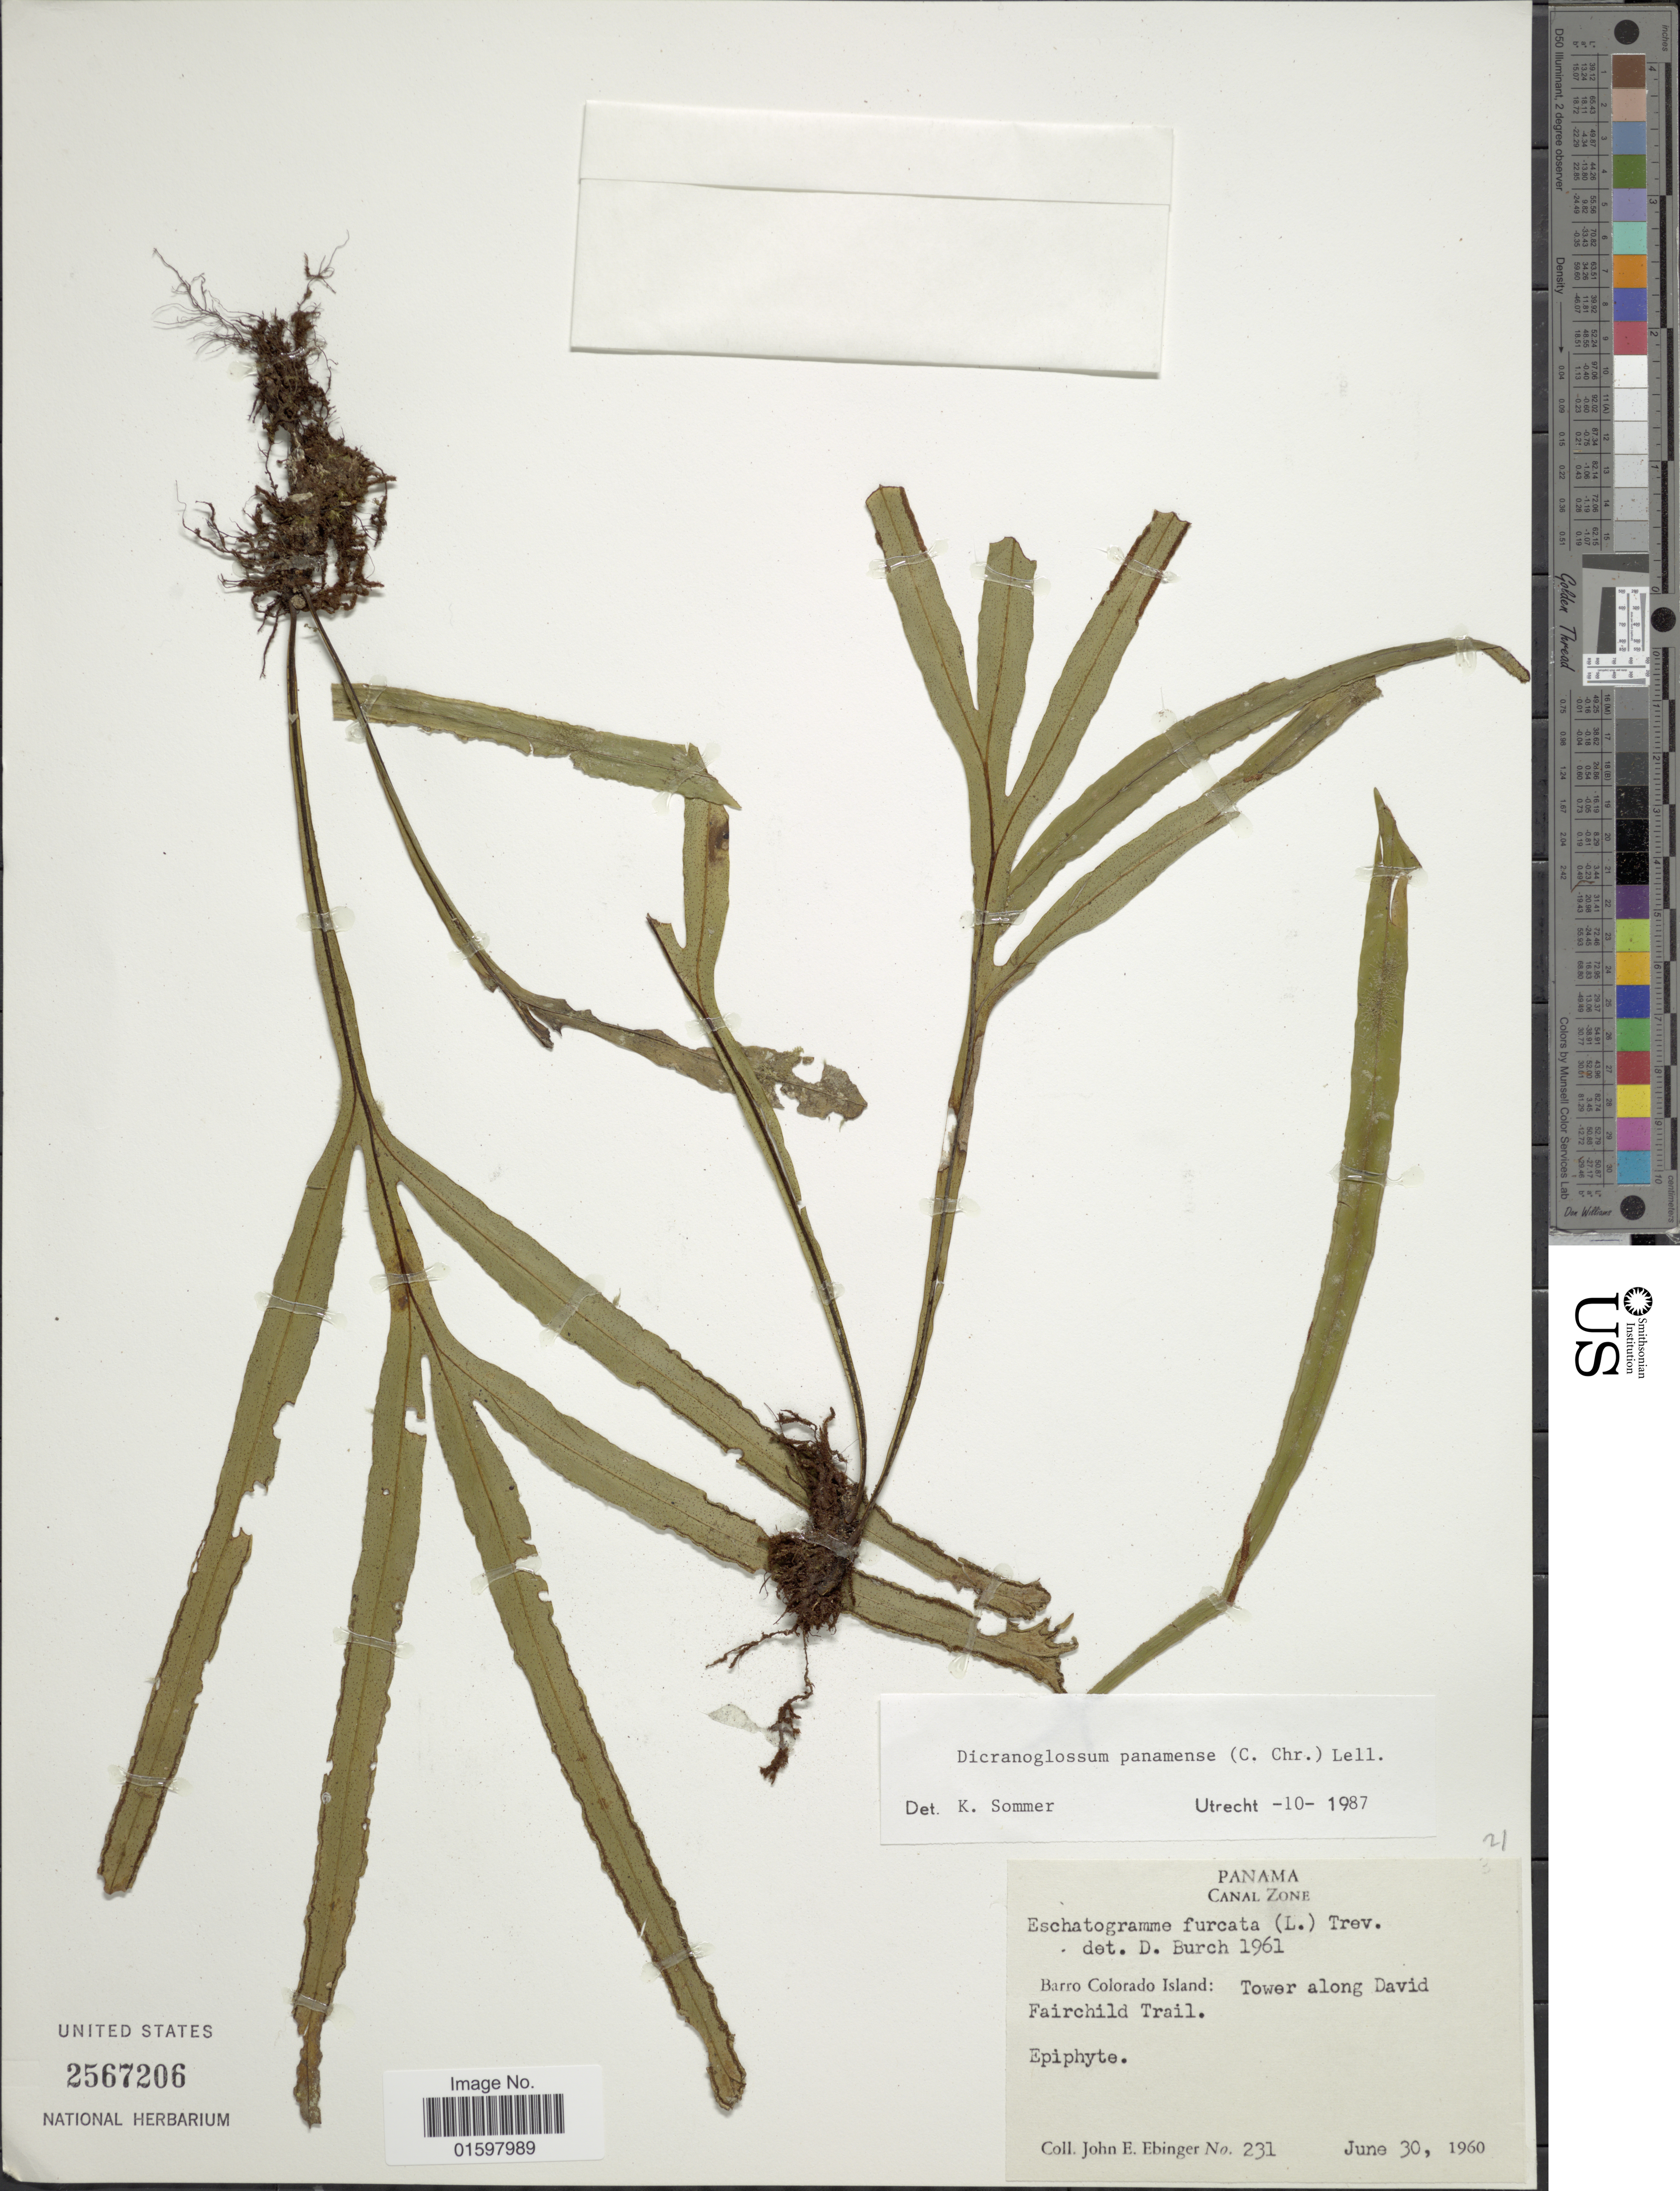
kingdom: Plantae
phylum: Tracheophyta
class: Polypodiopsida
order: Polypodiales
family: Polypodiaceae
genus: Pleopeltis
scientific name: Pleopeltis panamensis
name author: (Weath.) Pic. Serm.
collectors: J. Ebinger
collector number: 231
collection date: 1960-06-30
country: Panama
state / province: Panamá Oeste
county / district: Canal Zone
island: Barro Colorado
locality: Canal Zone, Barro Colorado Island: Tower along David Fairchild Trail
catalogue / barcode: US 2567206